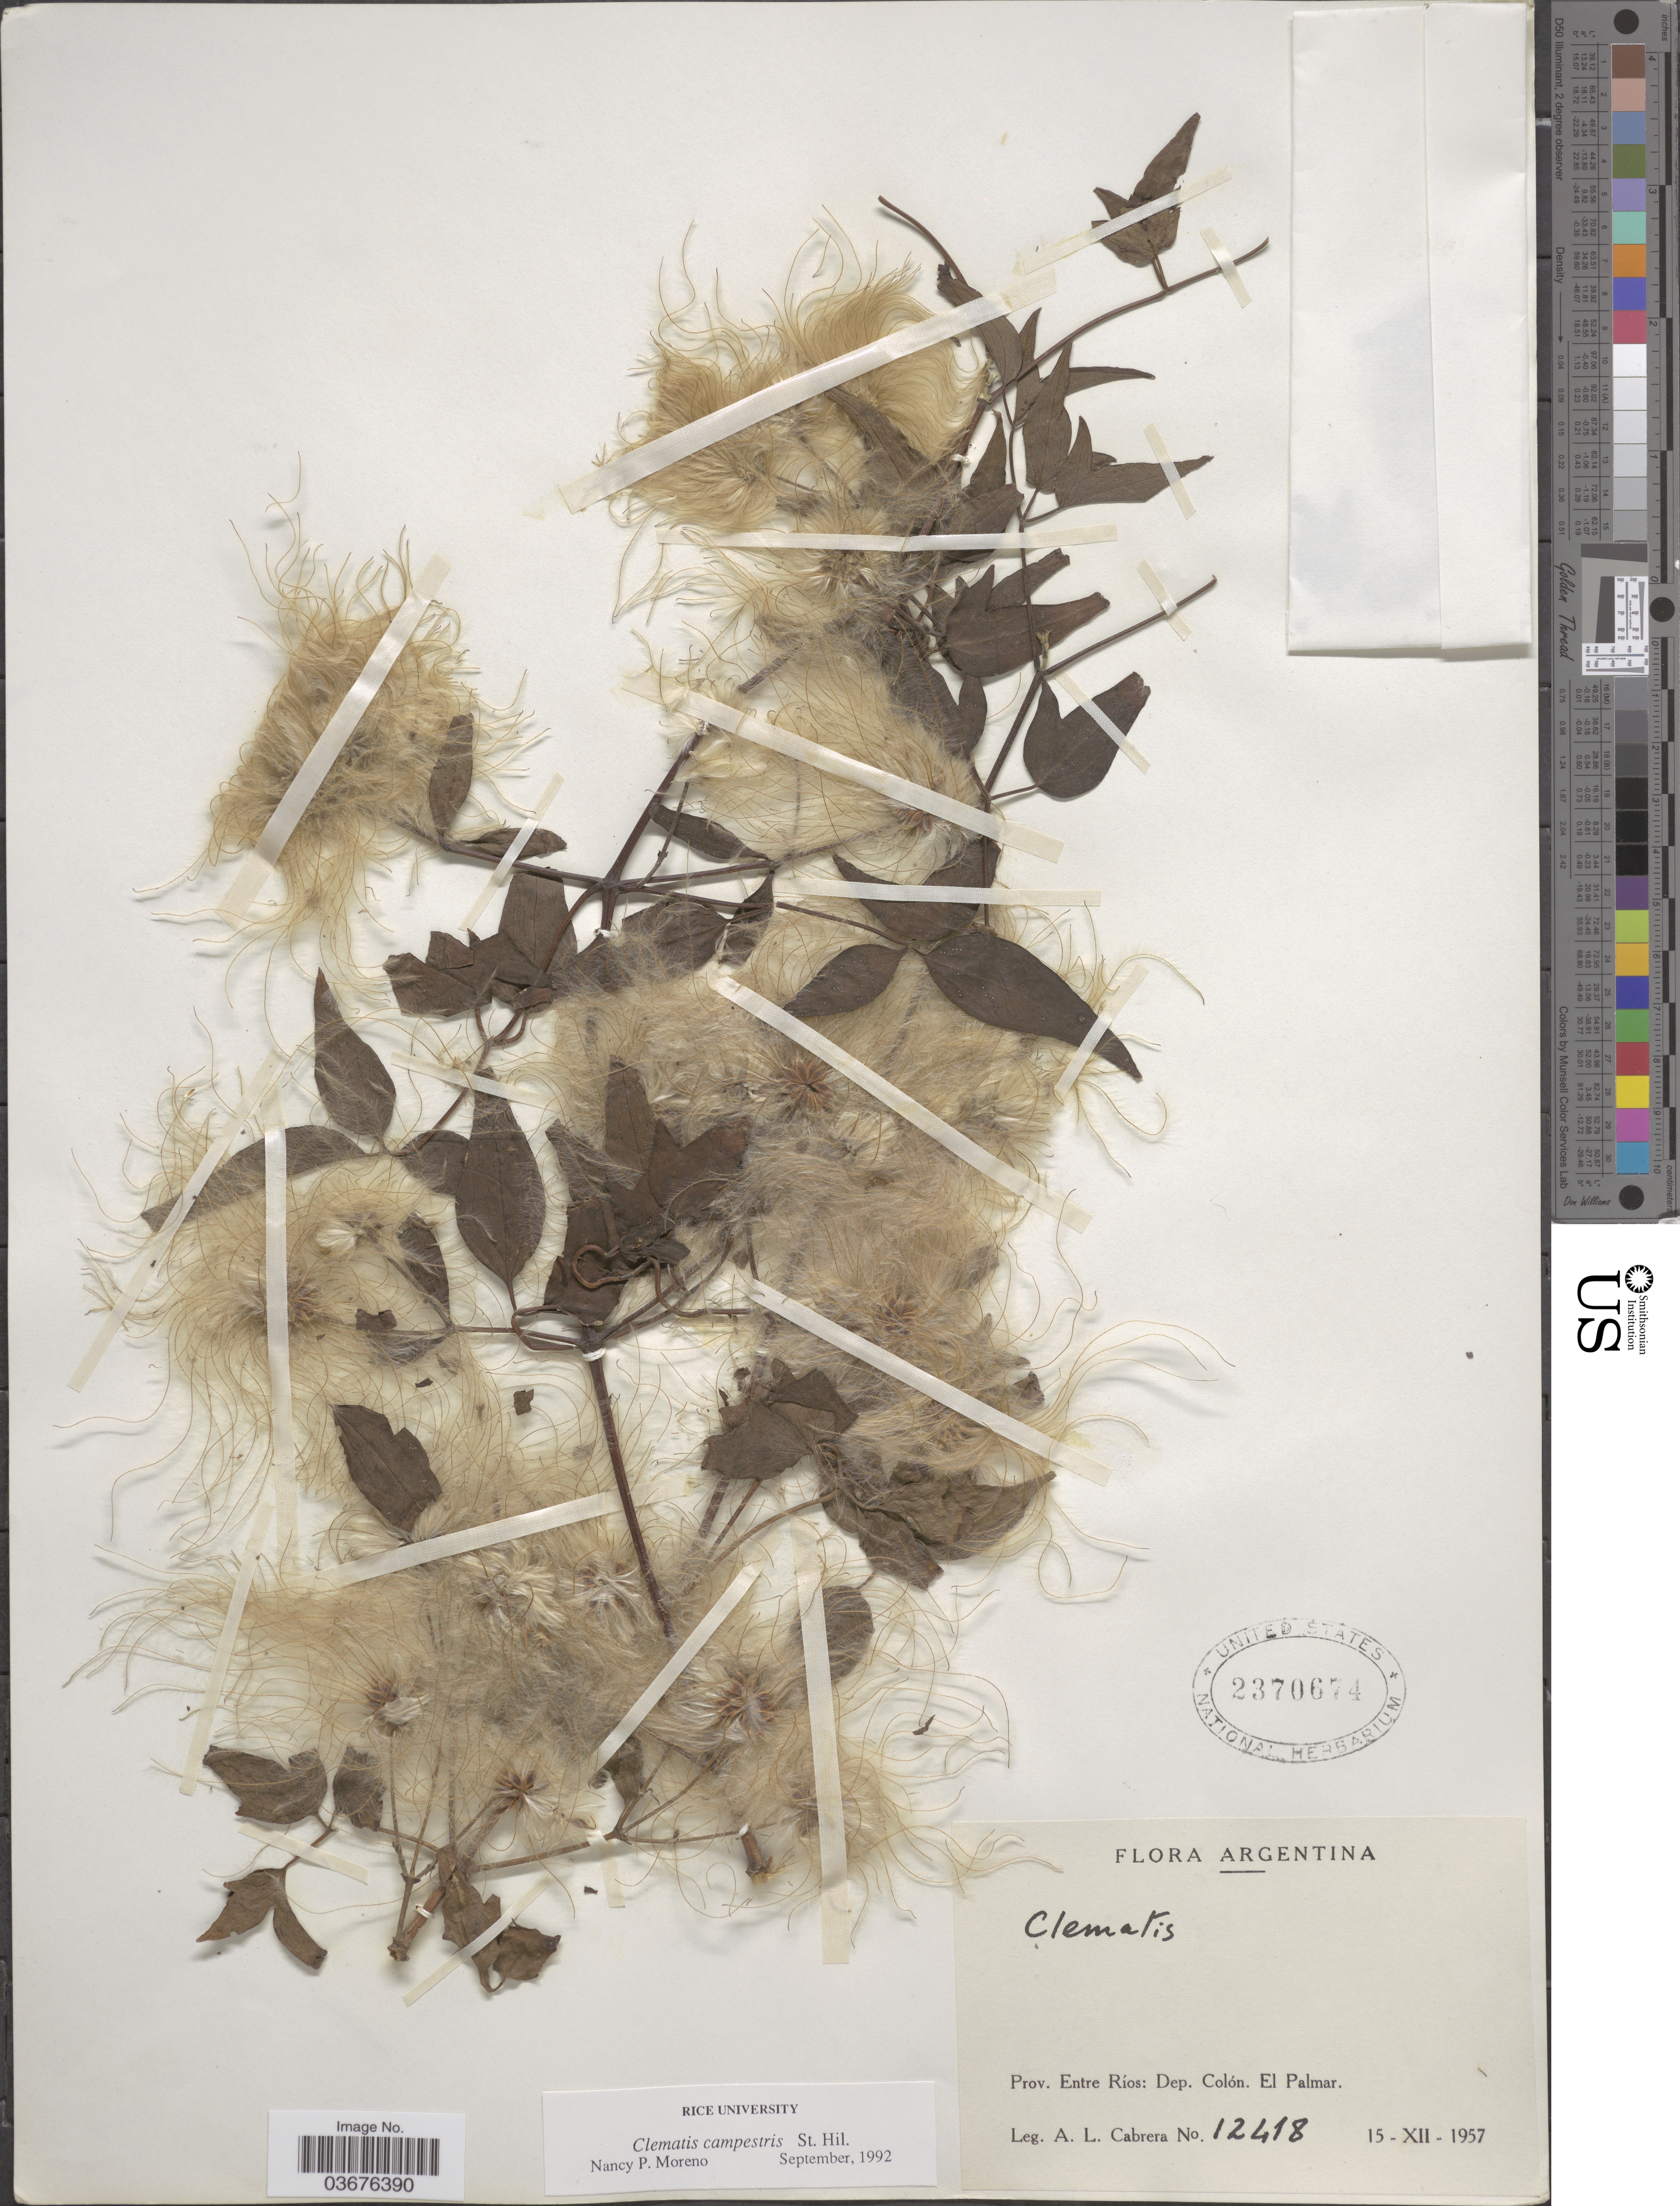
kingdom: Plantae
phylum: Tracheophyta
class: Magnoliopsida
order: Ranunculales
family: Ranunculaceae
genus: Clematis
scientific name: Clematis campestris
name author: A. St.-Hil.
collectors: A. L. Cabrera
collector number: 12418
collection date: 1957-12-15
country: Argentina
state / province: Entre Rios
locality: Dep. Colón. El Palmar.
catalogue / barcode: US 2370674